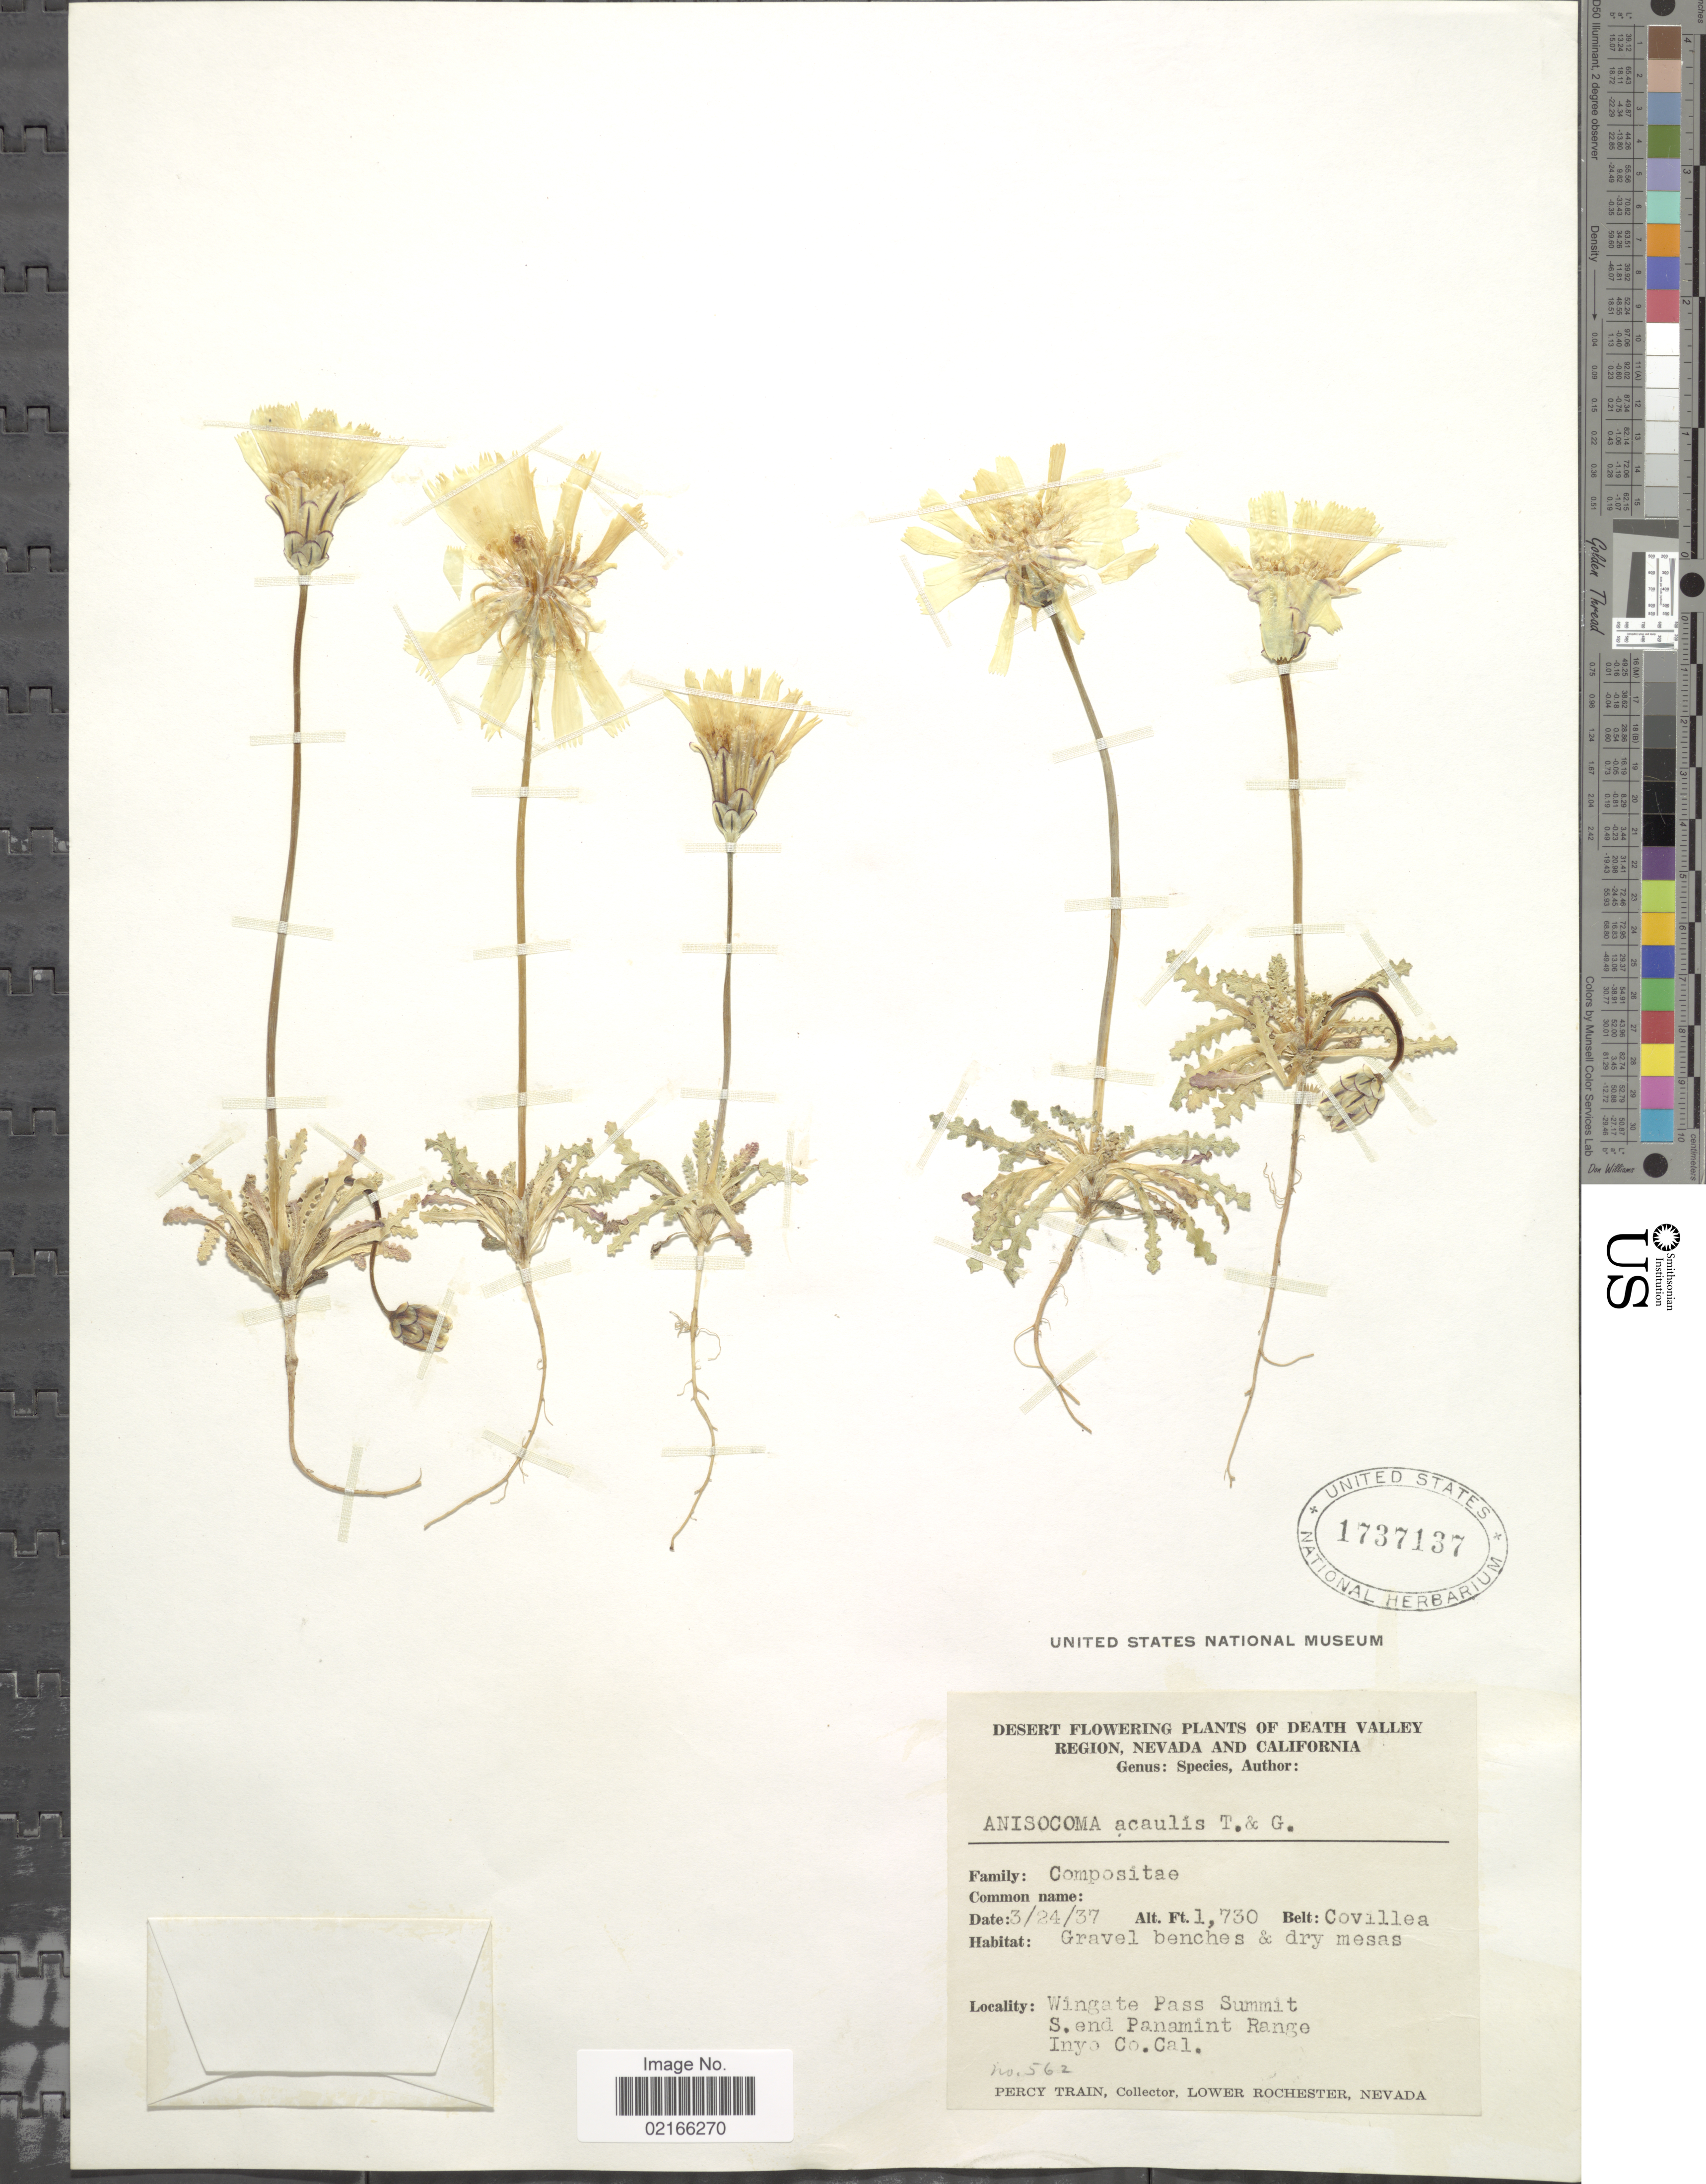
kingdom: Plantae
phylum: Tracheophyta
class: Magnoliopsida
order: Asterales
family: Asteraceae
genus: Anisocoma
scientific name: Anisocoma acaulis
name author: Torr. & A. Gray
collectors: P. Train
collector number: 562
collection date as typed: Transcribed d/m/y: 24/3/37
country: United States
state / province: California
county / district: Inyo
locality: Wingate Pass Summit S. end Panamint Range Inyo Co. Desert of Death Valley Region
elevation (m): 527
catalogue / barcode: US 1737137